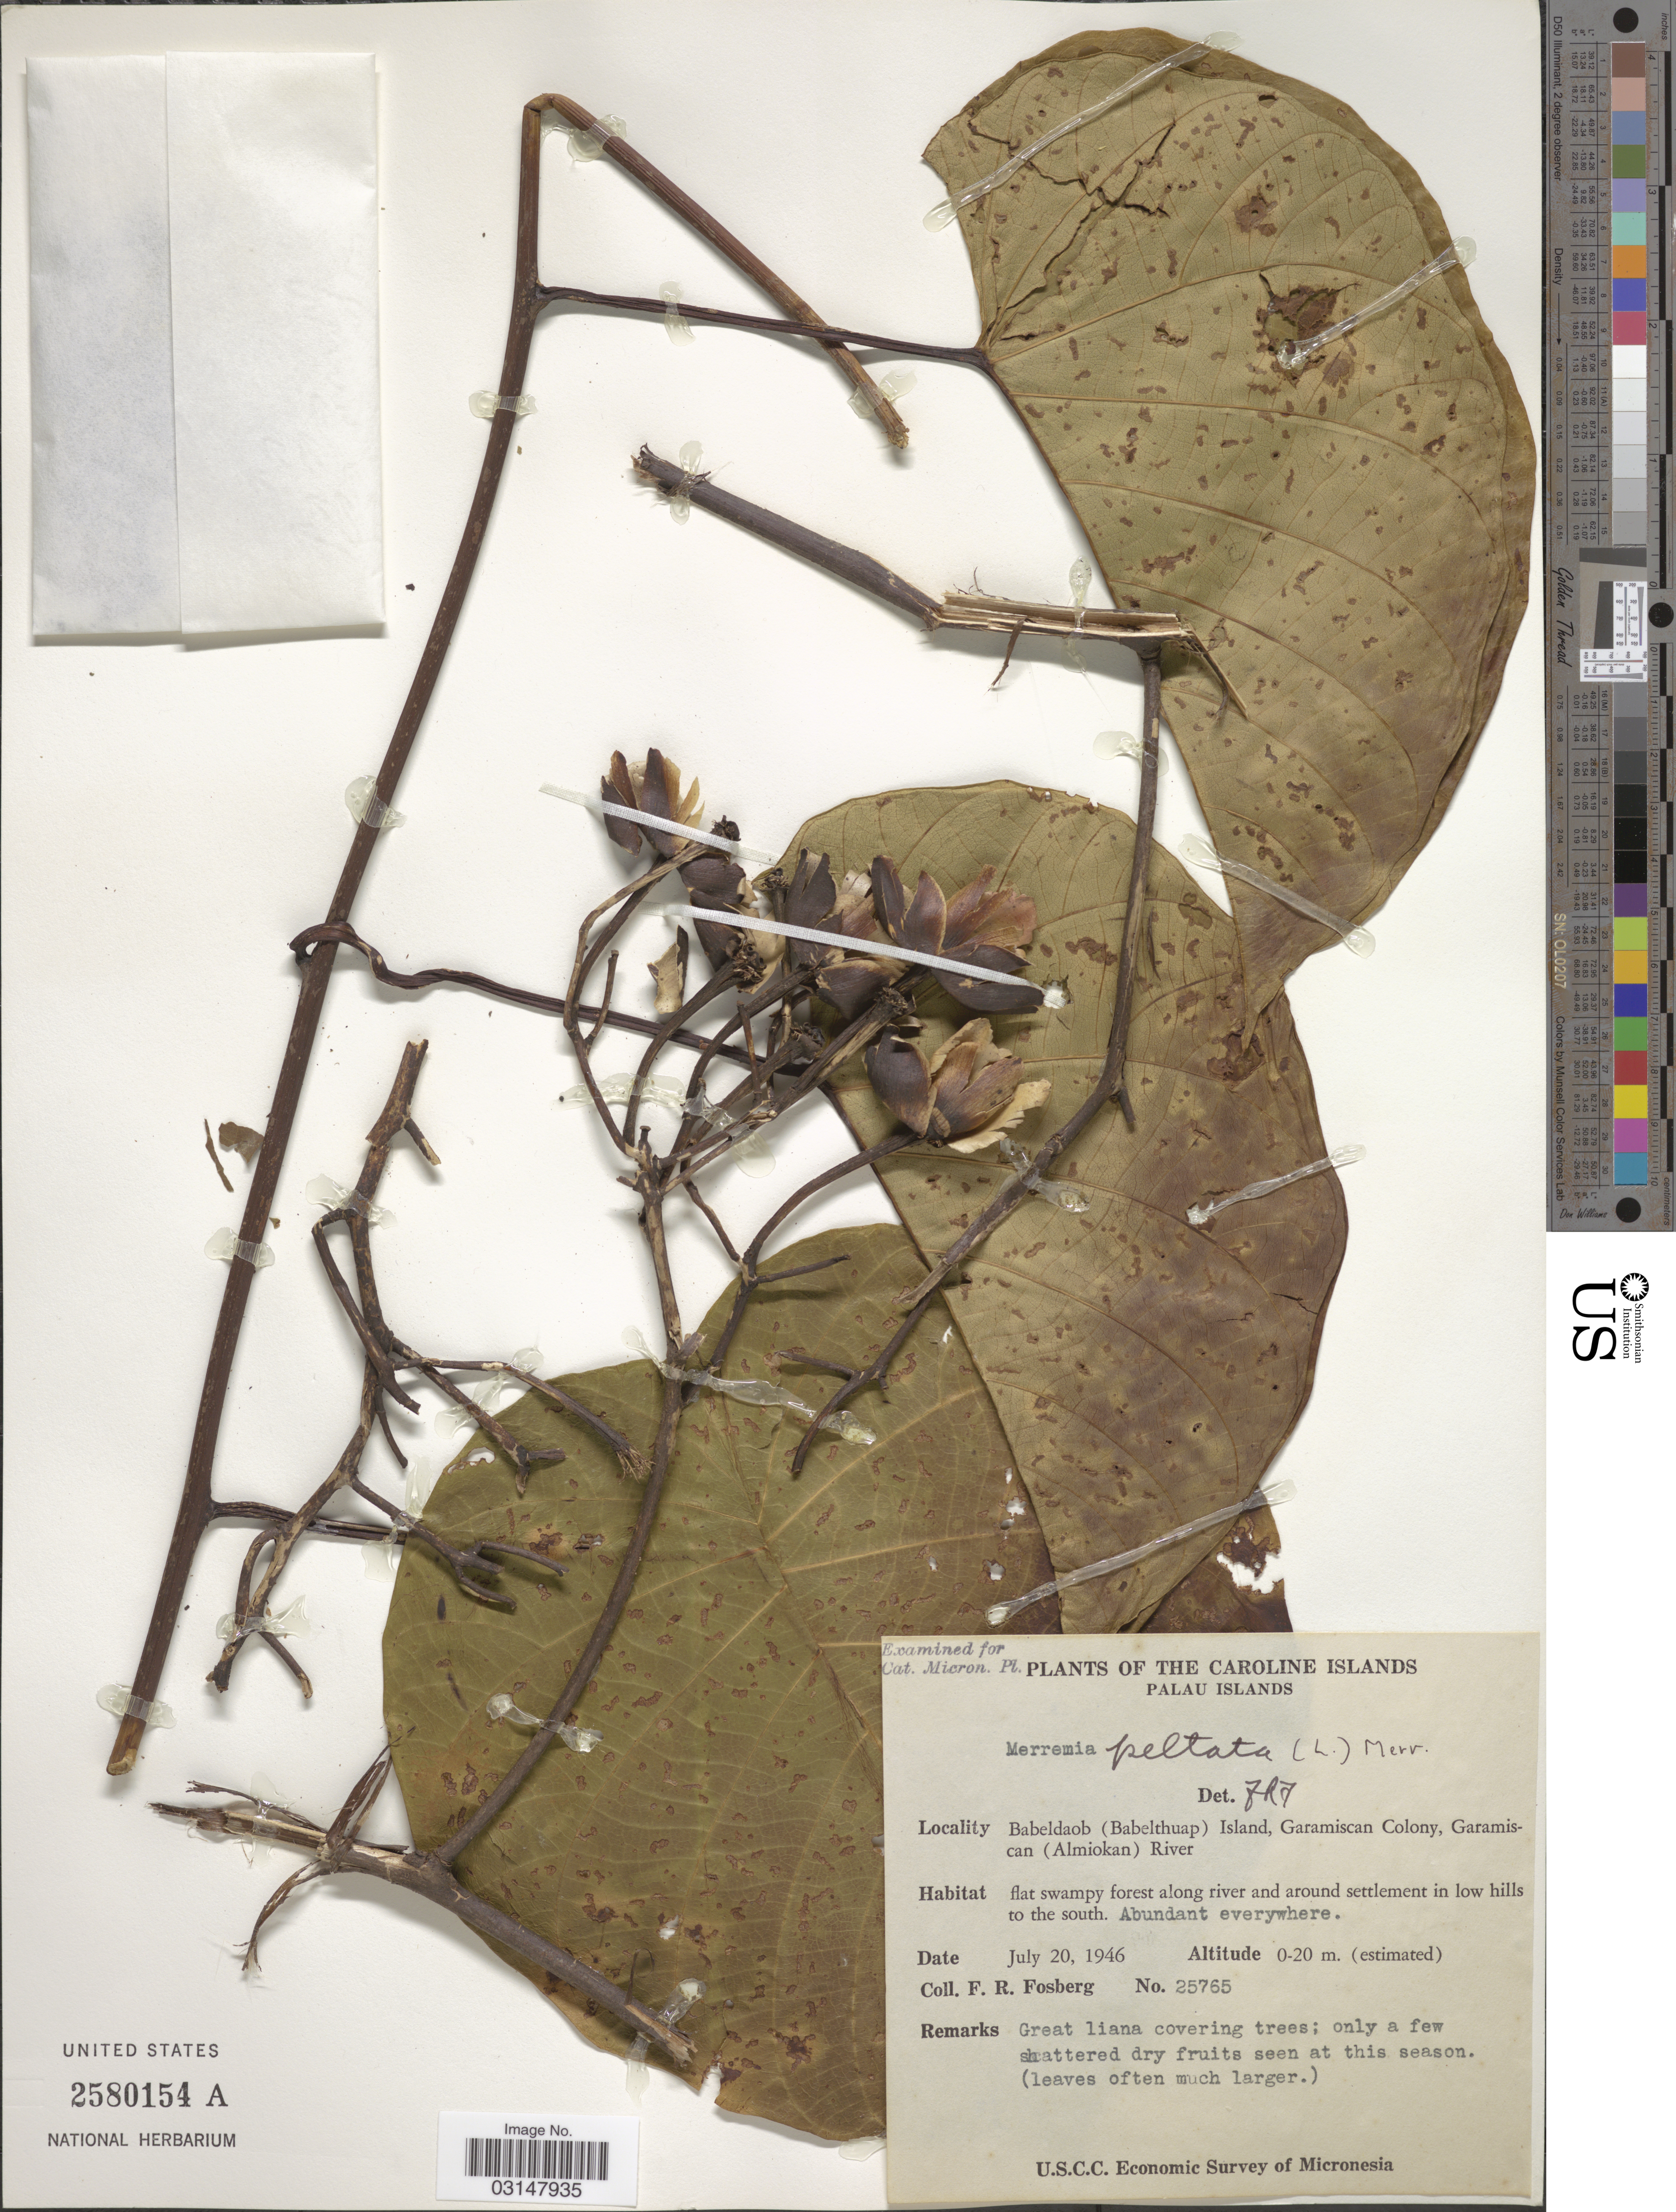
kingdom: Plantae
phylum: Tracheophyta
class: Magnoliopsida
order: Solanales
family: Convolvulaceae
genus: Decalobanthus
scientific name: Decalobanthus peltatus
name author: (L.) A. R. Simões & Staples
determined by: Wagner, W. L., (BOT), Smithsonian Institution - National Museum of Natural History (UNITED STATES)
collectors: F. R. Fosberg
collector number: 25765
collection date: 1946-07-20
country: Palau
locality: The Caroline Islands. Palau Islands. Babeldaob (Babelthuap) Island, Garamiscan Colony, Garamiscan (Almiokan) River.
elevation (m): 0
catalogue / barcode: US 2580154A